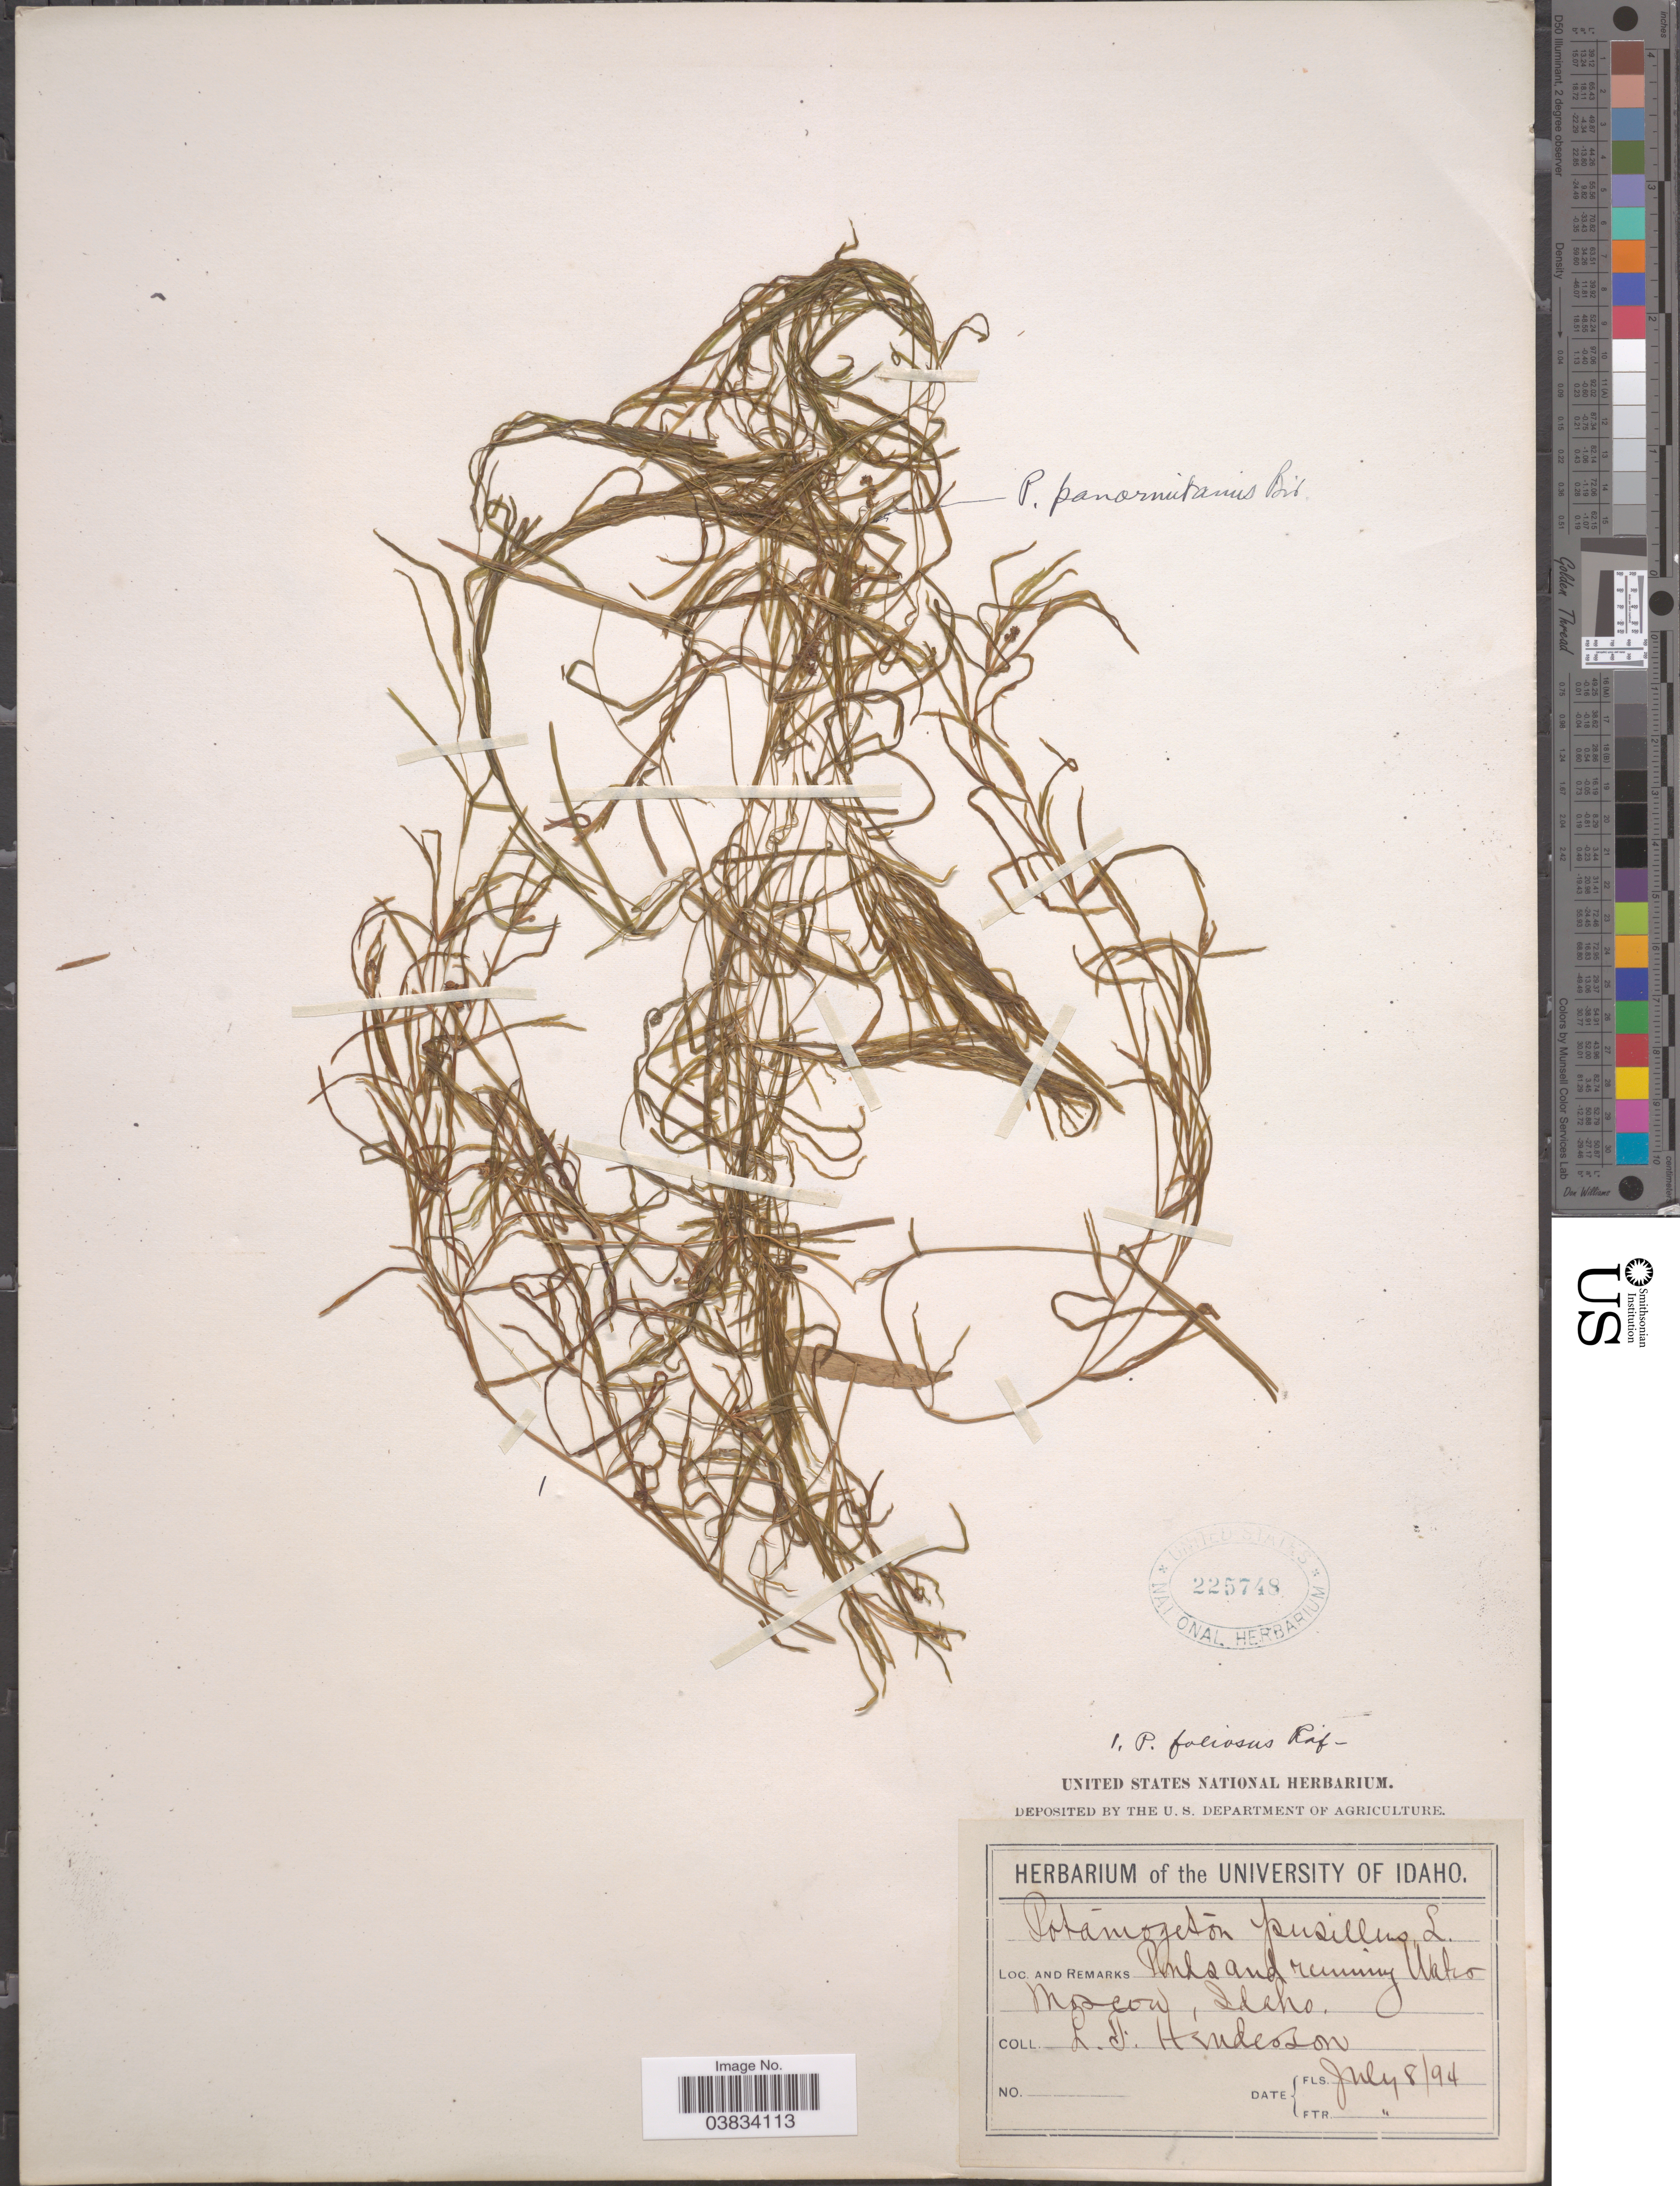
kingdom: Plantae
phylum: Tracheophyta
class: Liliopsida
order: Alismatales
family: Potamogetonaceae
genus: Potamogeton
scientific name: Potamogeton foliosus var. foliosus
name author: Raf.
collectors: L. Hindeoson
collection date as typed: Transcribed d/m/y: 8/7/94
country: United States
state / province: Idaho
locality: Ponds and running Water. Moscow.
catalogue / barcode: US 225748